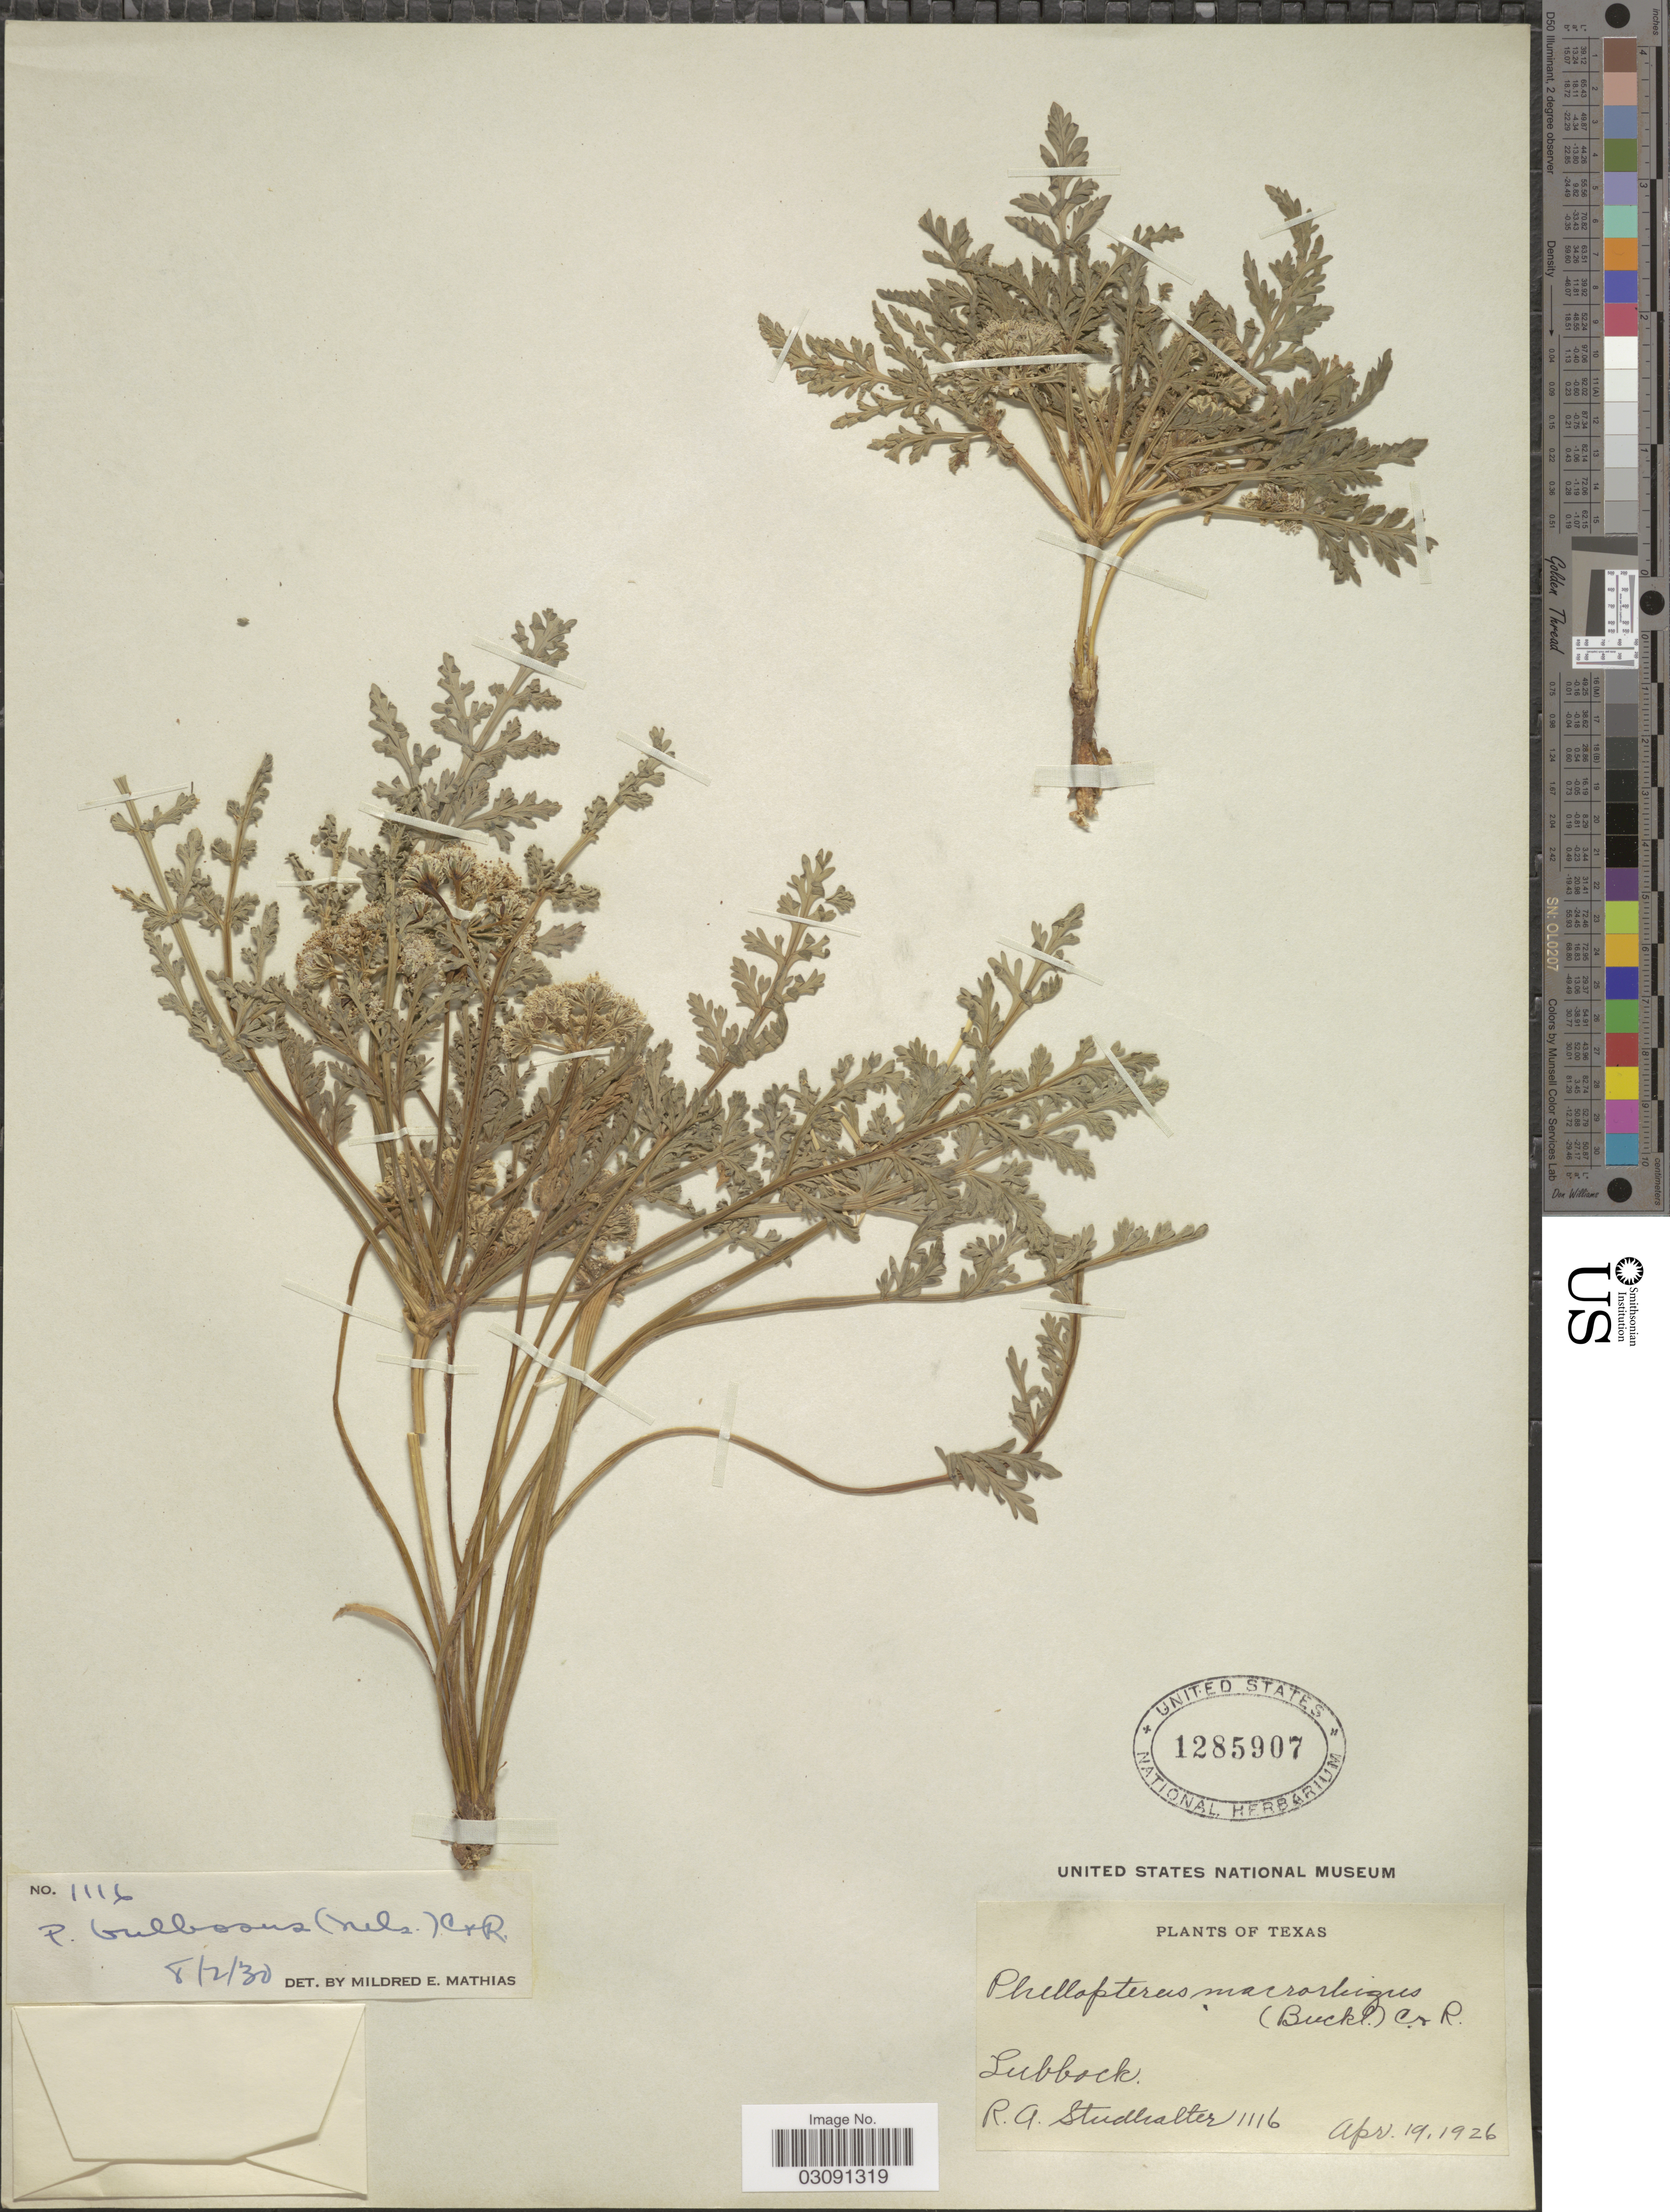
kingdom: Plantae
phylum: Tracheophyta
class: Magnoliopsida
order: Apiales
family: Apiaceae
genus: Cymopterus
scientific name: Cymopterus bulbosus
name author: A. Nelson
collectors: R. Studhalter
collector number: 1116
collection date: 1926-04-19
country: United States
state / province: Texas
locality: Lubbock.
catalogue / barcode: US 1285907